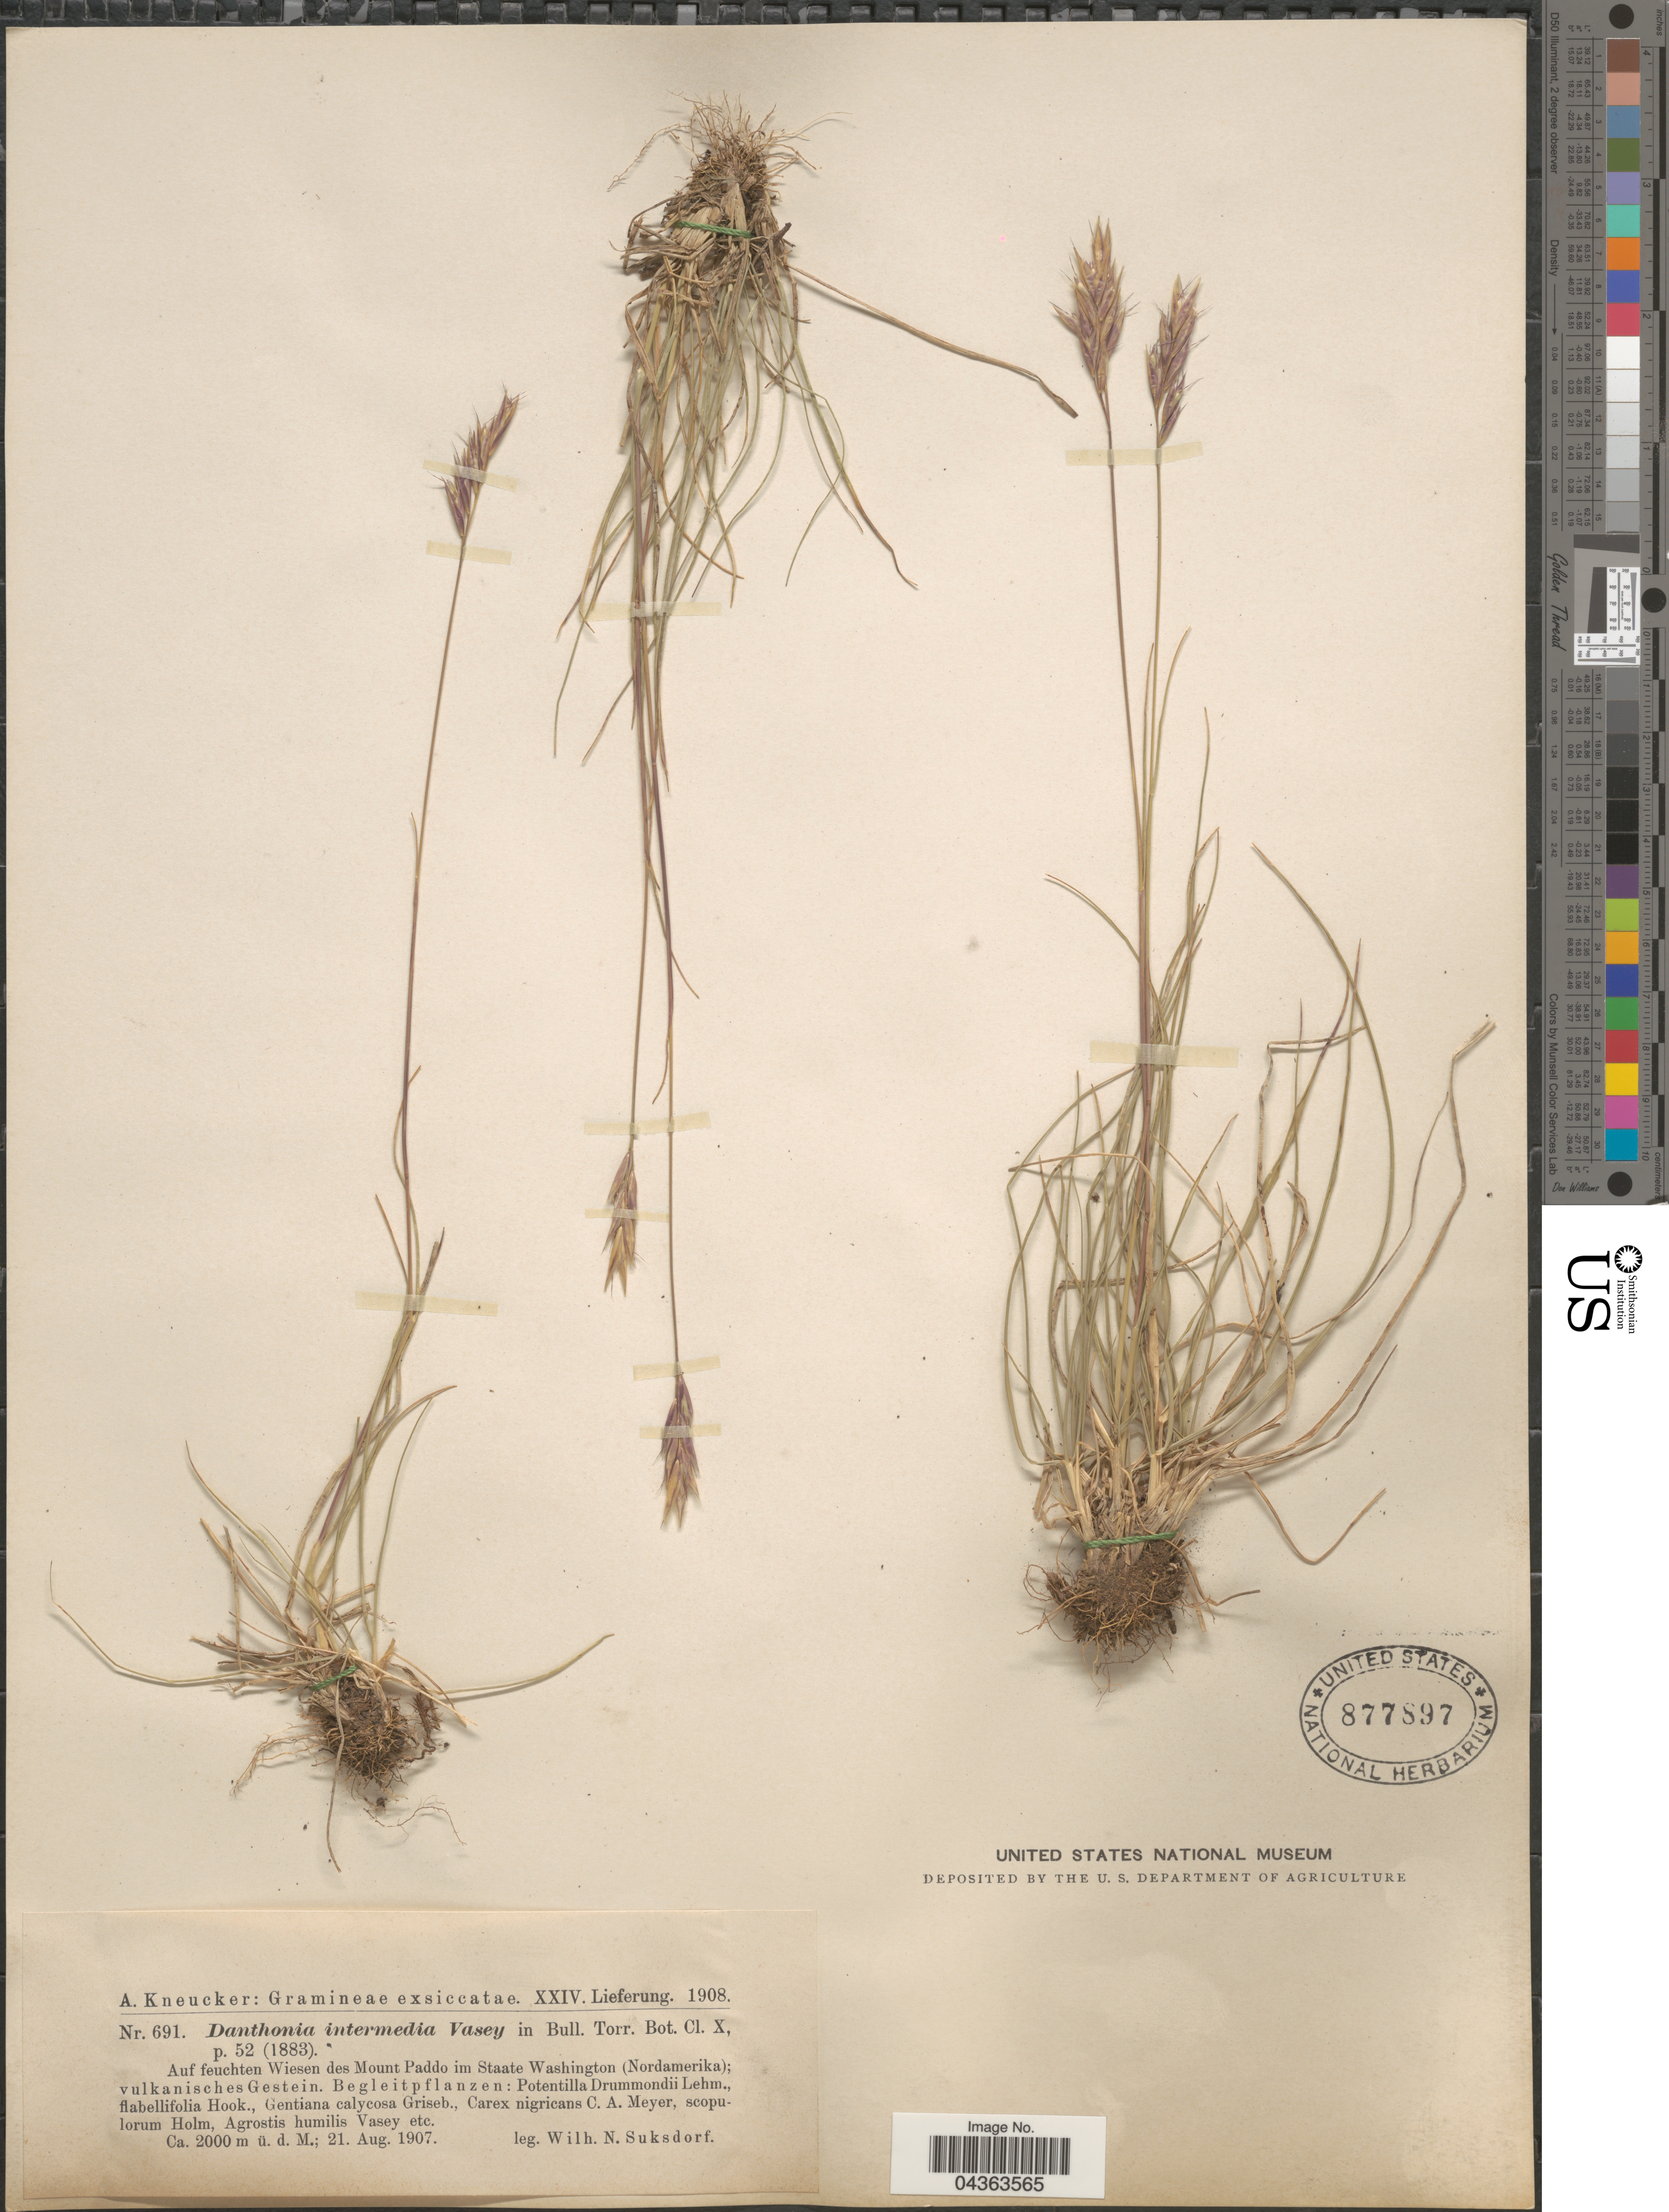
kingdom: Plantae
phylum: Tracheophyta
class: Liliopsida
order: Poales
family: Poaceae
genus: Danthonia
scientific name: Danthonia intermedia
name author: Vasey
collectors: W. N. Suksdorf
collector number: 691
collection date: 1907-08-21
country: United States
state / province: Washington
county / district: Skamania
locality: Auf feuchten Wiesen des Mount Paddo in Staate Washington (Nordamerika).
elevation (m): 2000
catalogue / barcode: US 877897